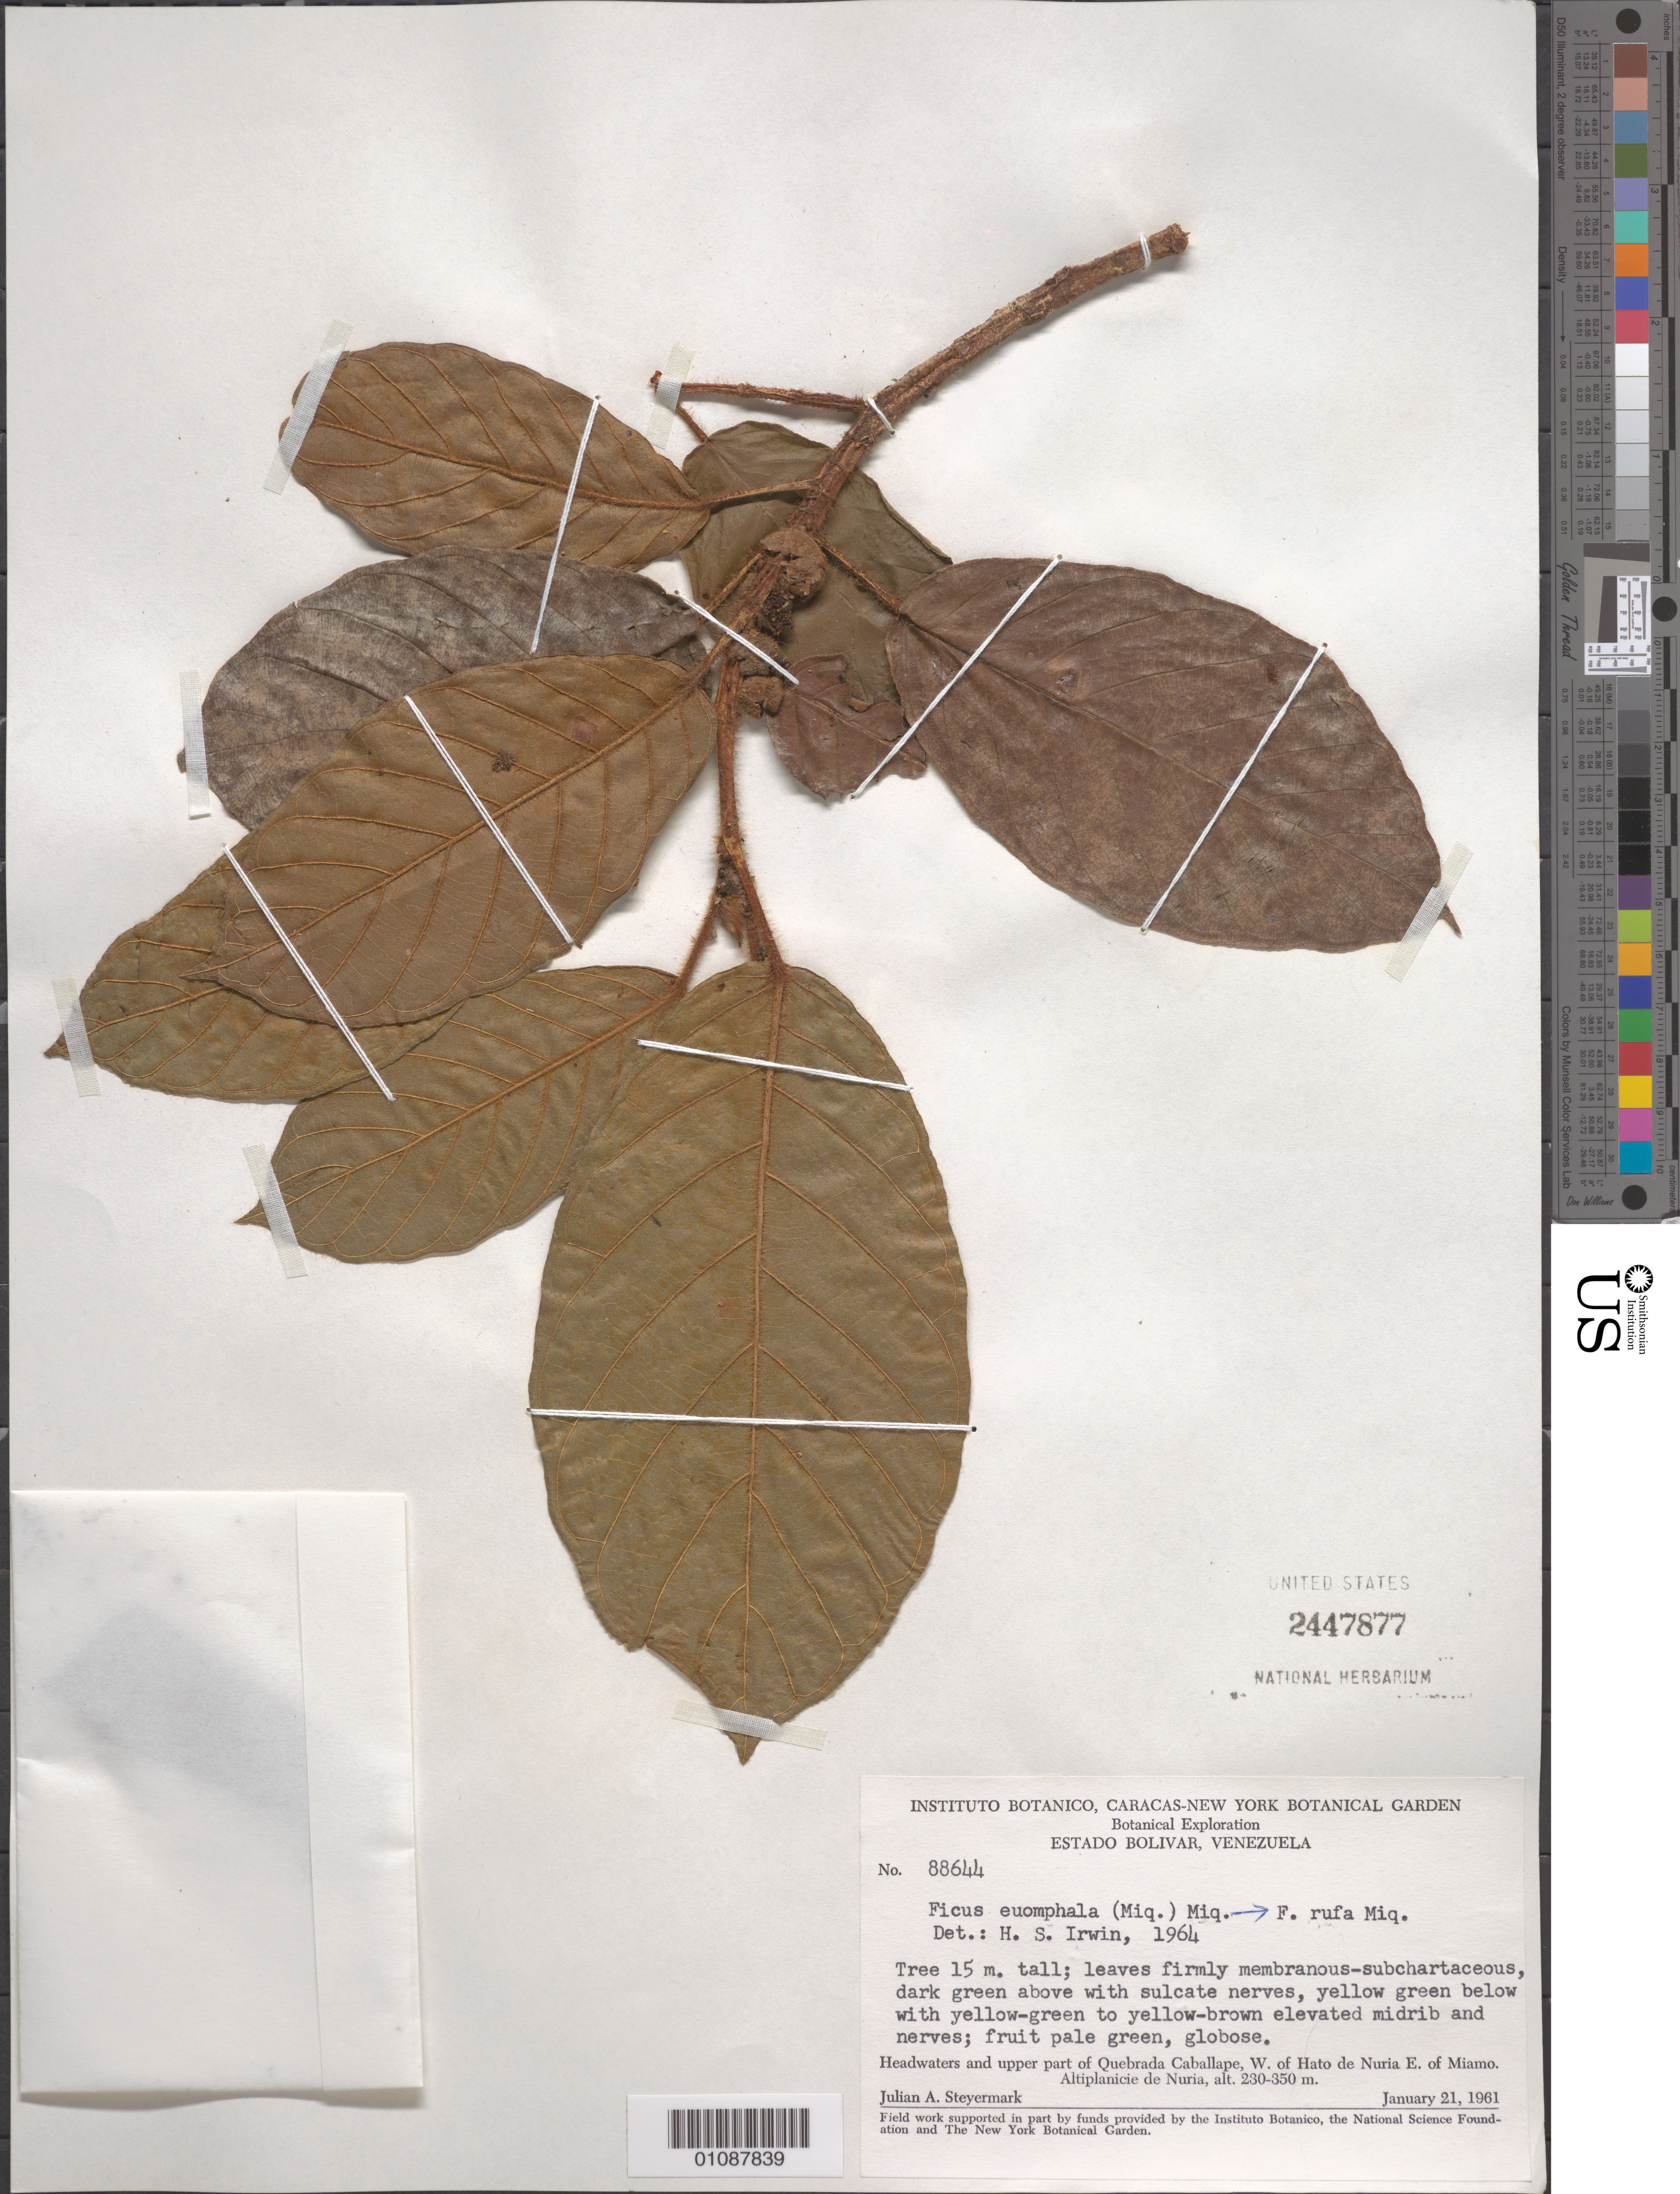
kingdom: Plantae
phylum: Tracheophyta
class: Magnoliopsida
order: Rosales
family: Moraceae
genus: Ficus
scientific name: Ficus euomphala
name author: Miq.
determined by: Irwin, Howard S.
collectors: J. Steyermark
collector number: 88644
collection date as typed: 21-Jan-61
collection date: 1961-01-21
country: Venezuela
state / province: Bolívar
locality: Quebrada Caballape, W of Hato de Nuria, E of Miamo, Altiplanicie de Nuria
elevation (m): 230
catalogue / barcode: US 2447877